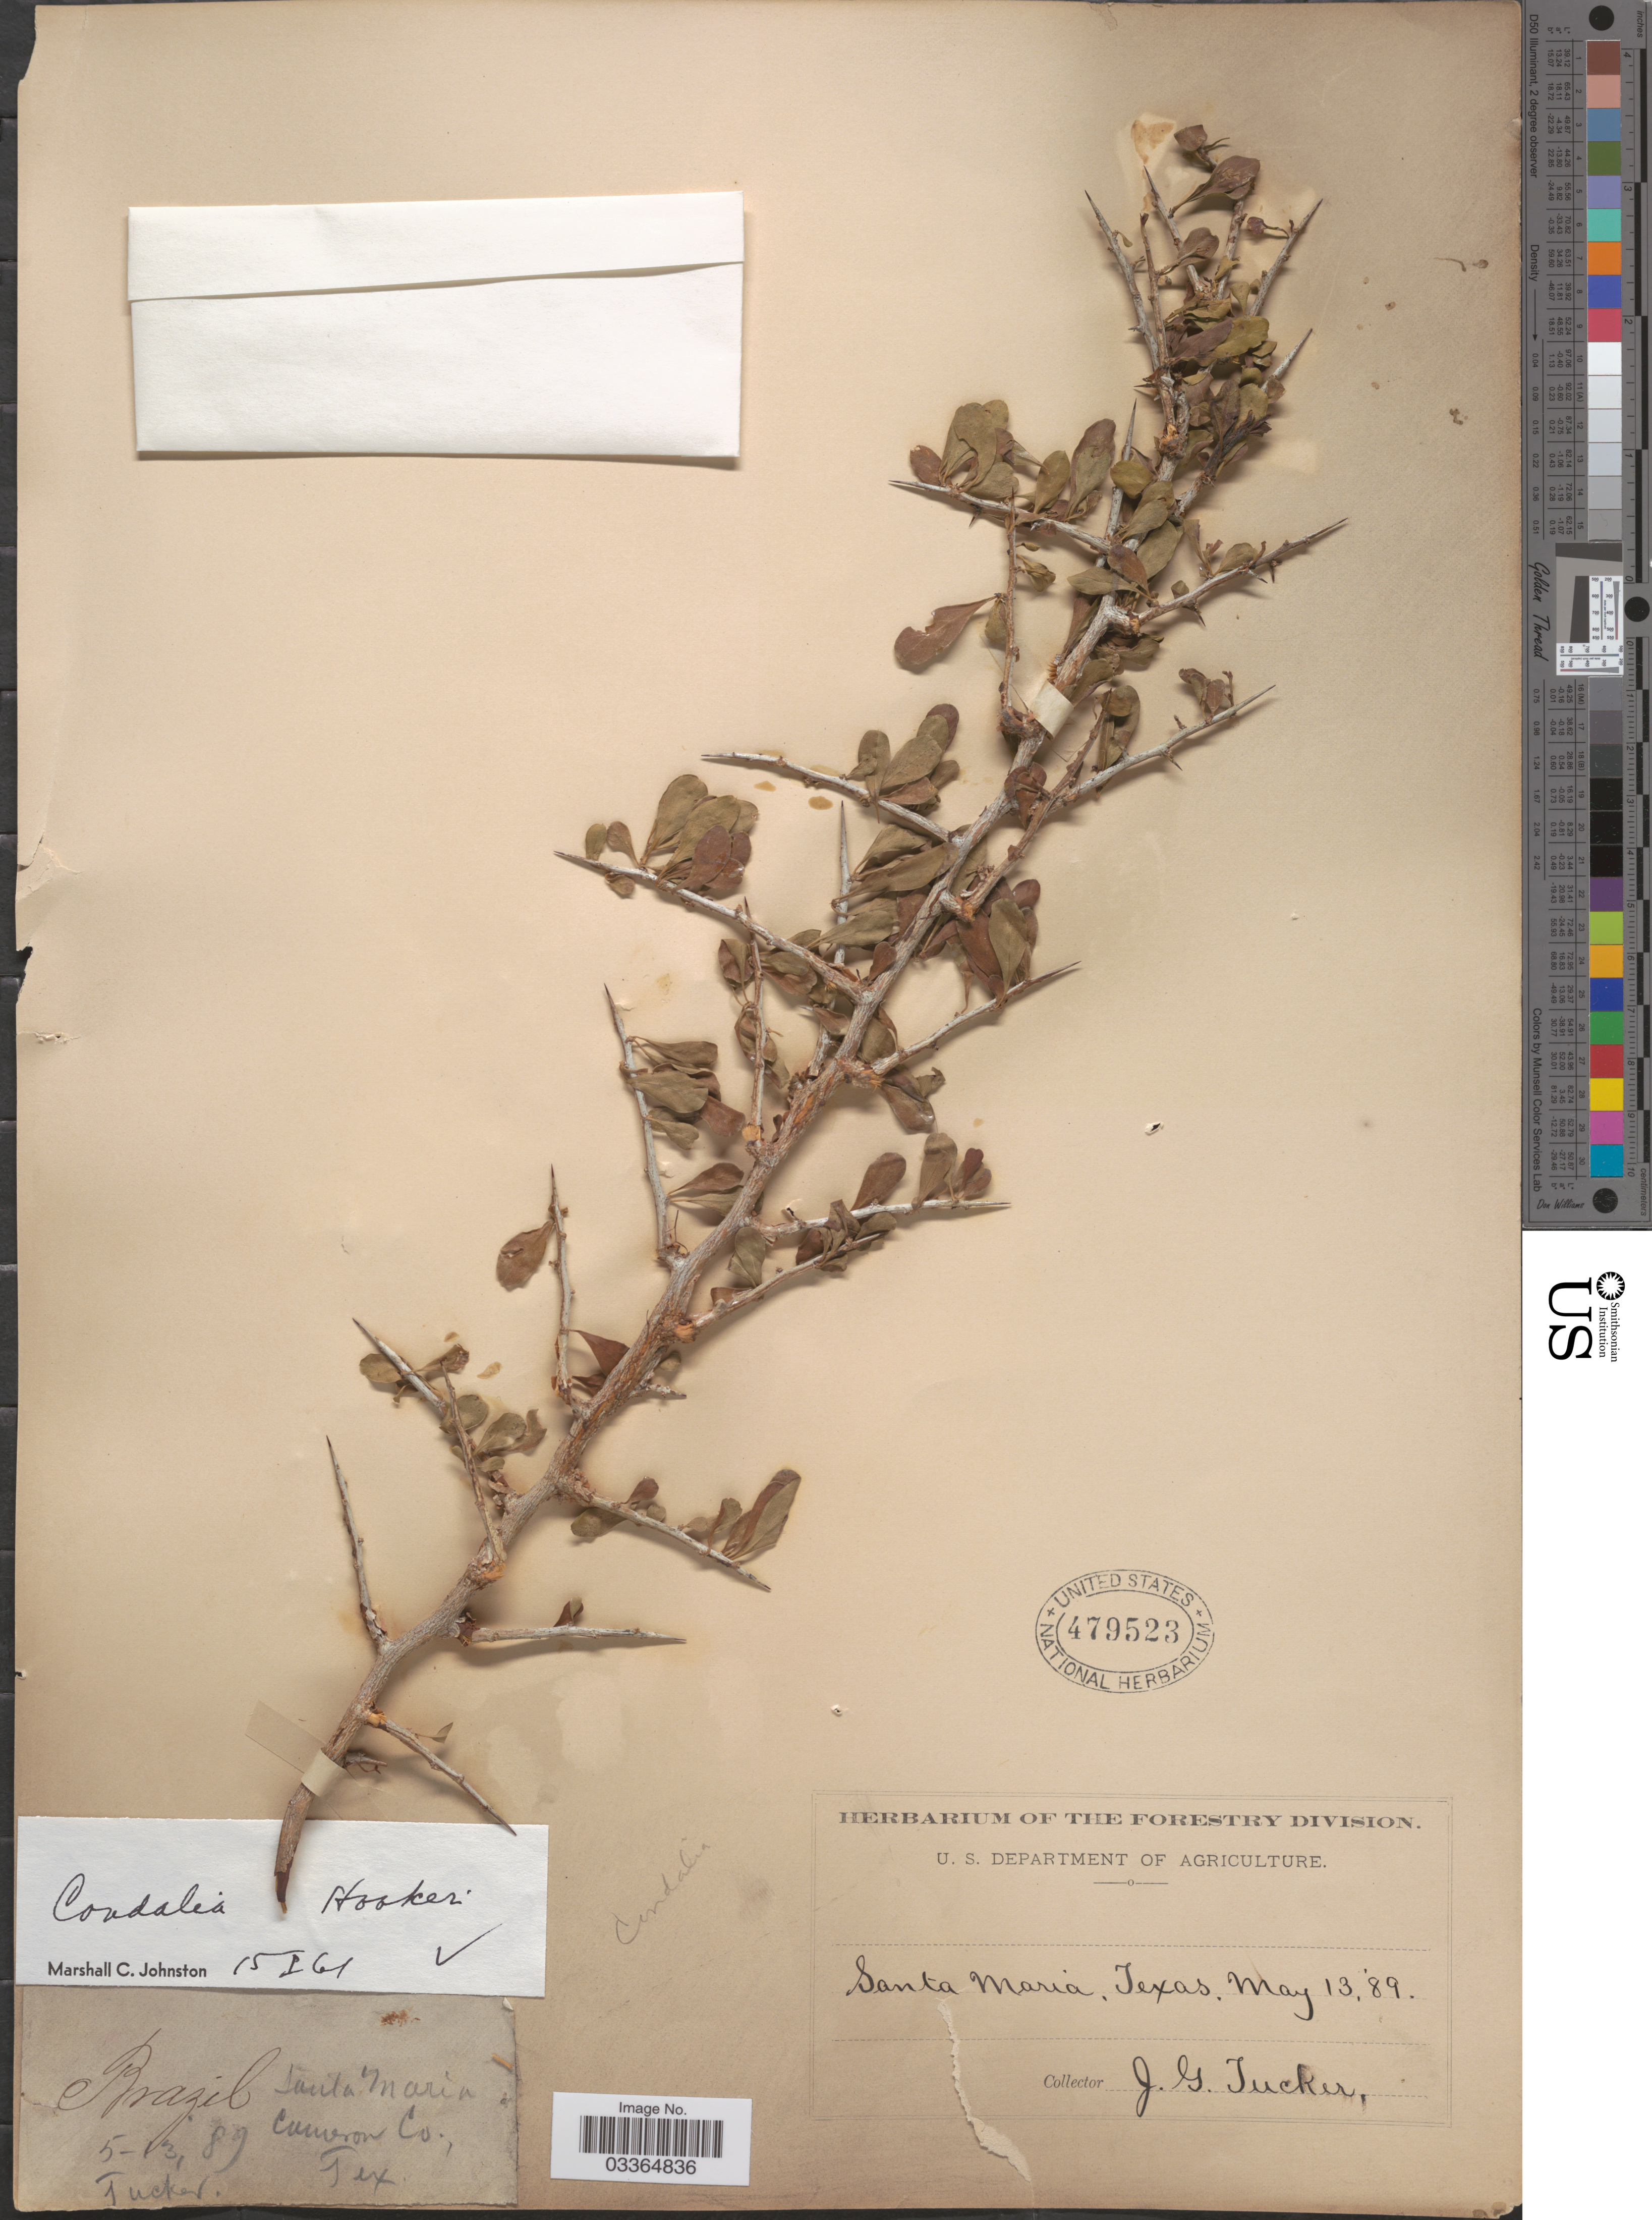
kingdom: Plantae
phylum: Tracheophyta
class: Magnoliopsida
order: Rosales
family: Rhamnaceae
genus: Condalia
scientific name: Condalia hookeri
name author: M.C. Johnst.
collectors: J. G. Tucker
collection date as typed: Transcribed d/m/y: 13/5/89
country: United States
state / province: Texas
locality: Santa Maria. Cameron Co.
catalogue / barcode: US 479523